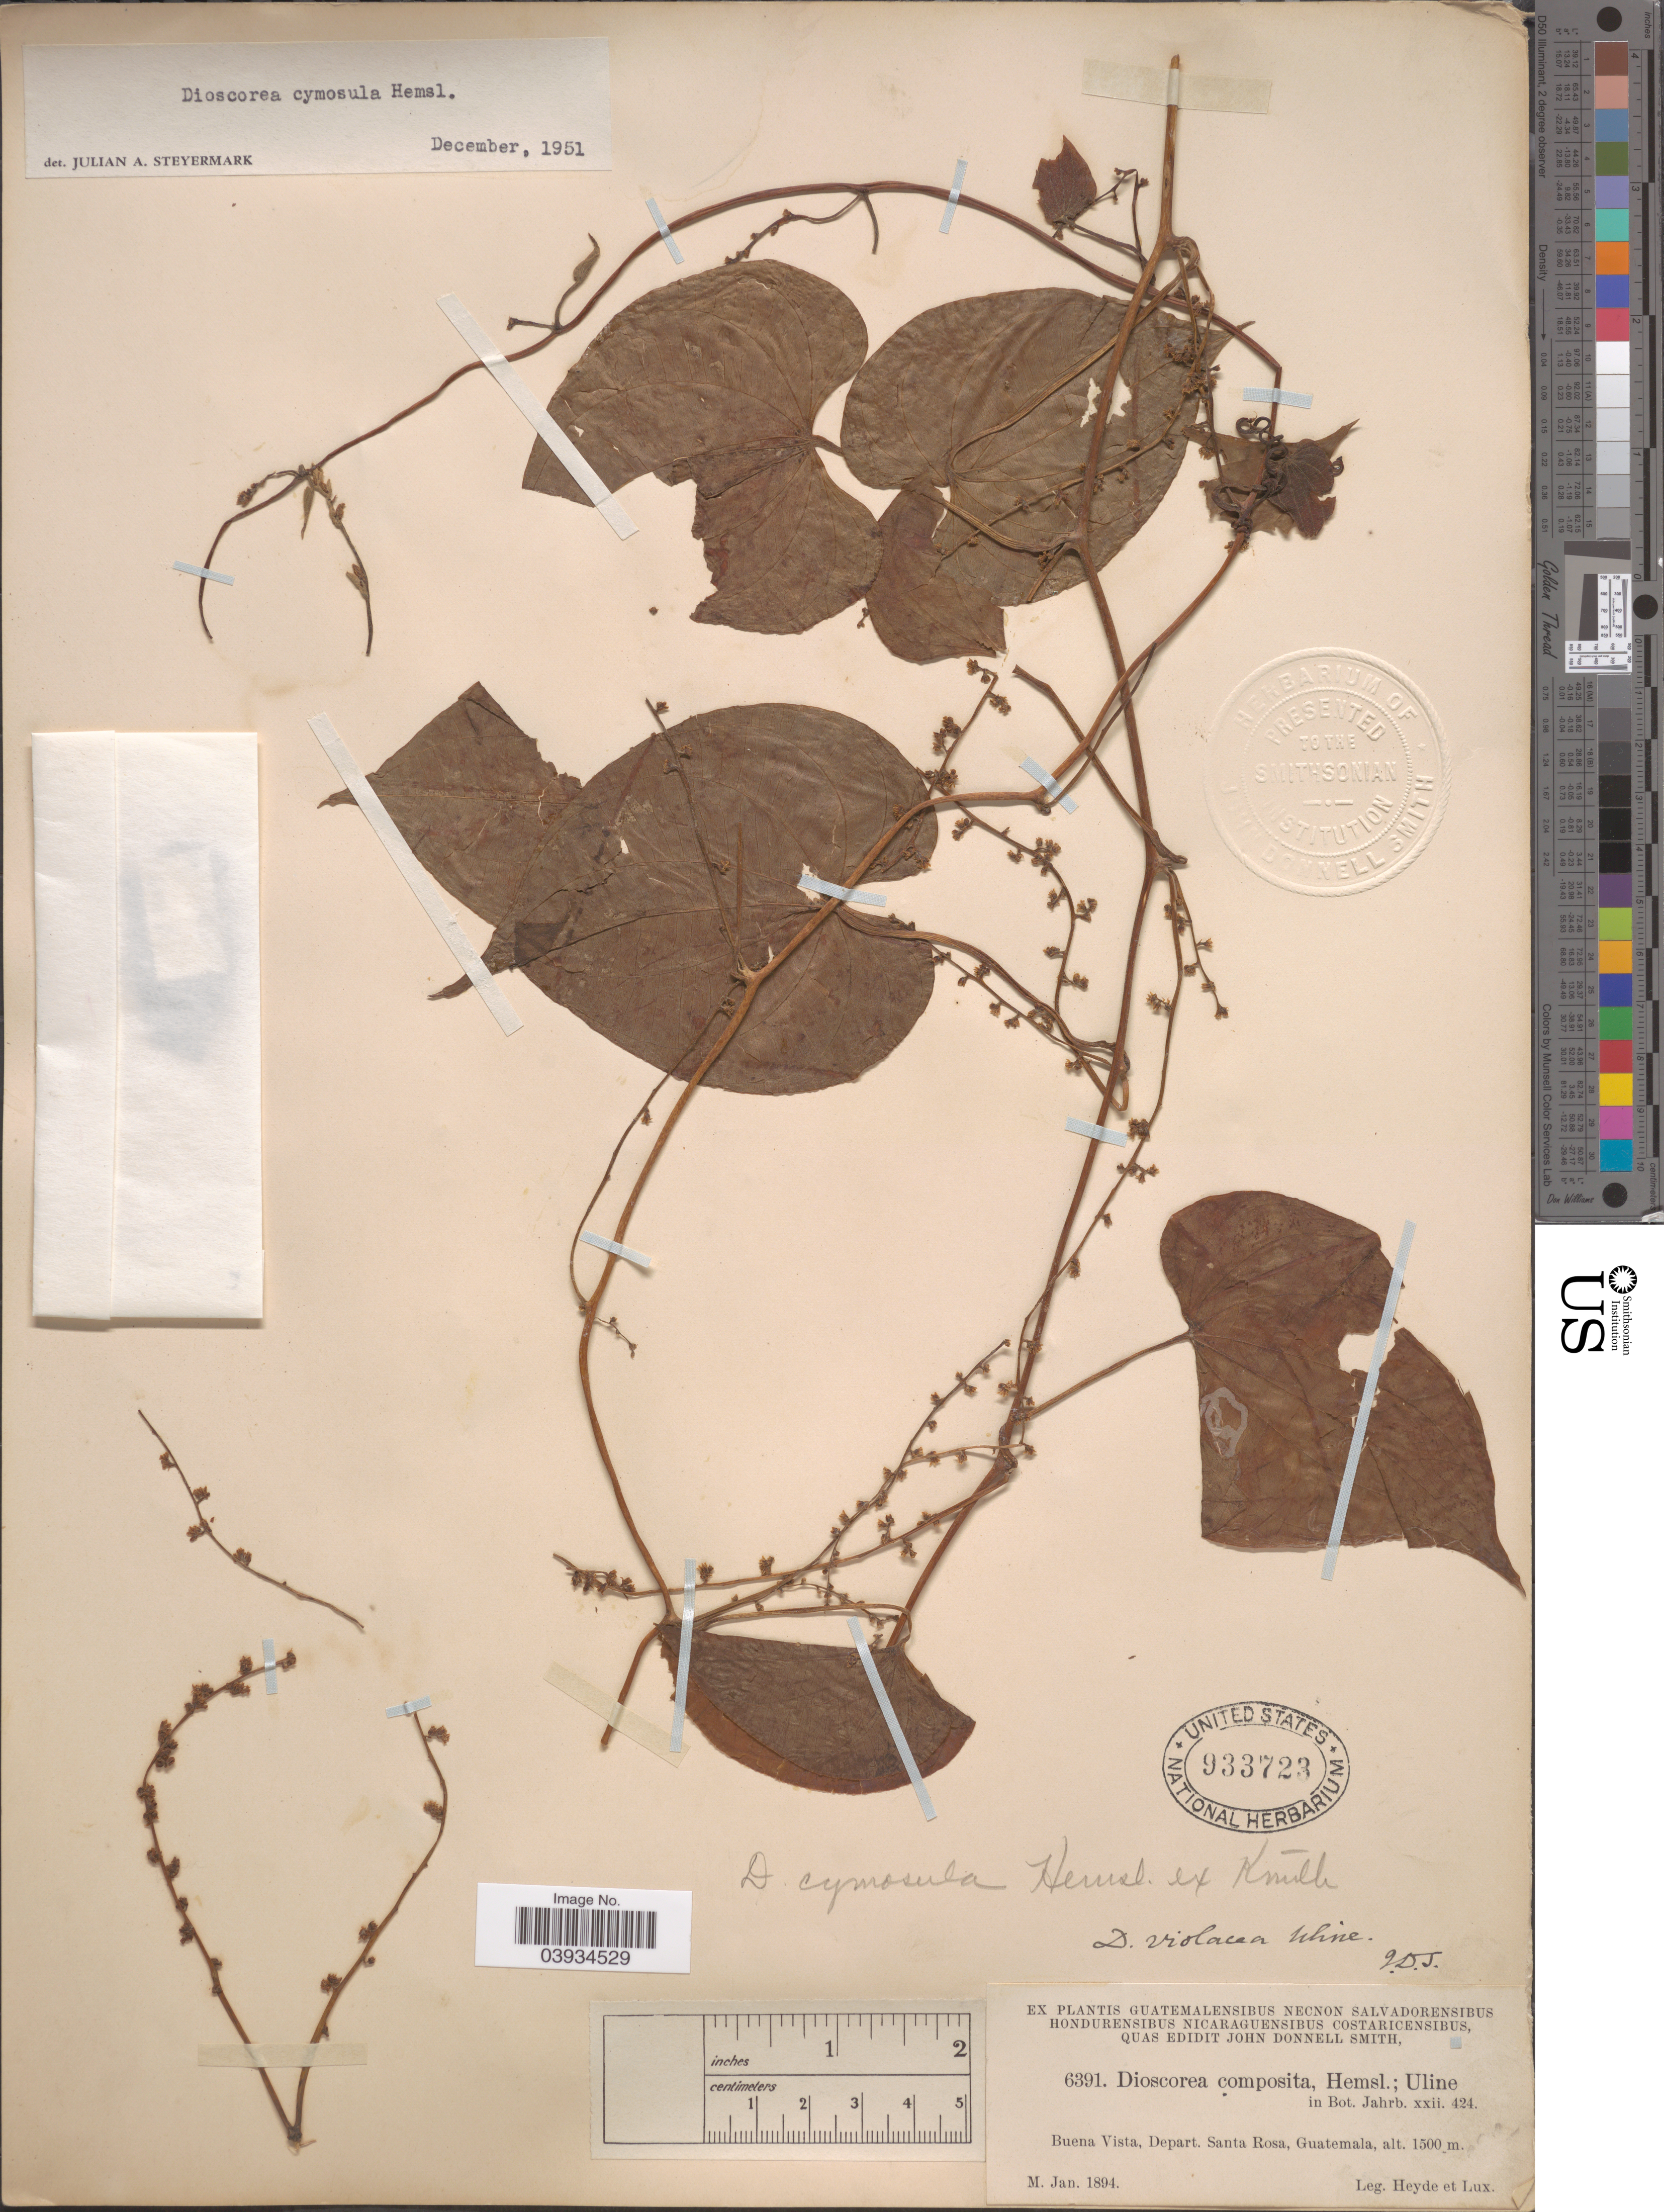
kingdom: Plantae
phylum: Tracheophyta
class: Liliopsida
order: Dioscoreales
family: Dioscoreaceae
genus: Dioscorea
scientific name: Dioscorea cymosula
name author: Hemsl.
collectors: Heyde & Lux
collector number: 6391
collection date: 1894-01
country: Guatemala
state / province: Santa Rosa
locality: Buena Vista, Depart. Santa Rosa.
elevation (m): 1500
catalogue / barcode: US 933723